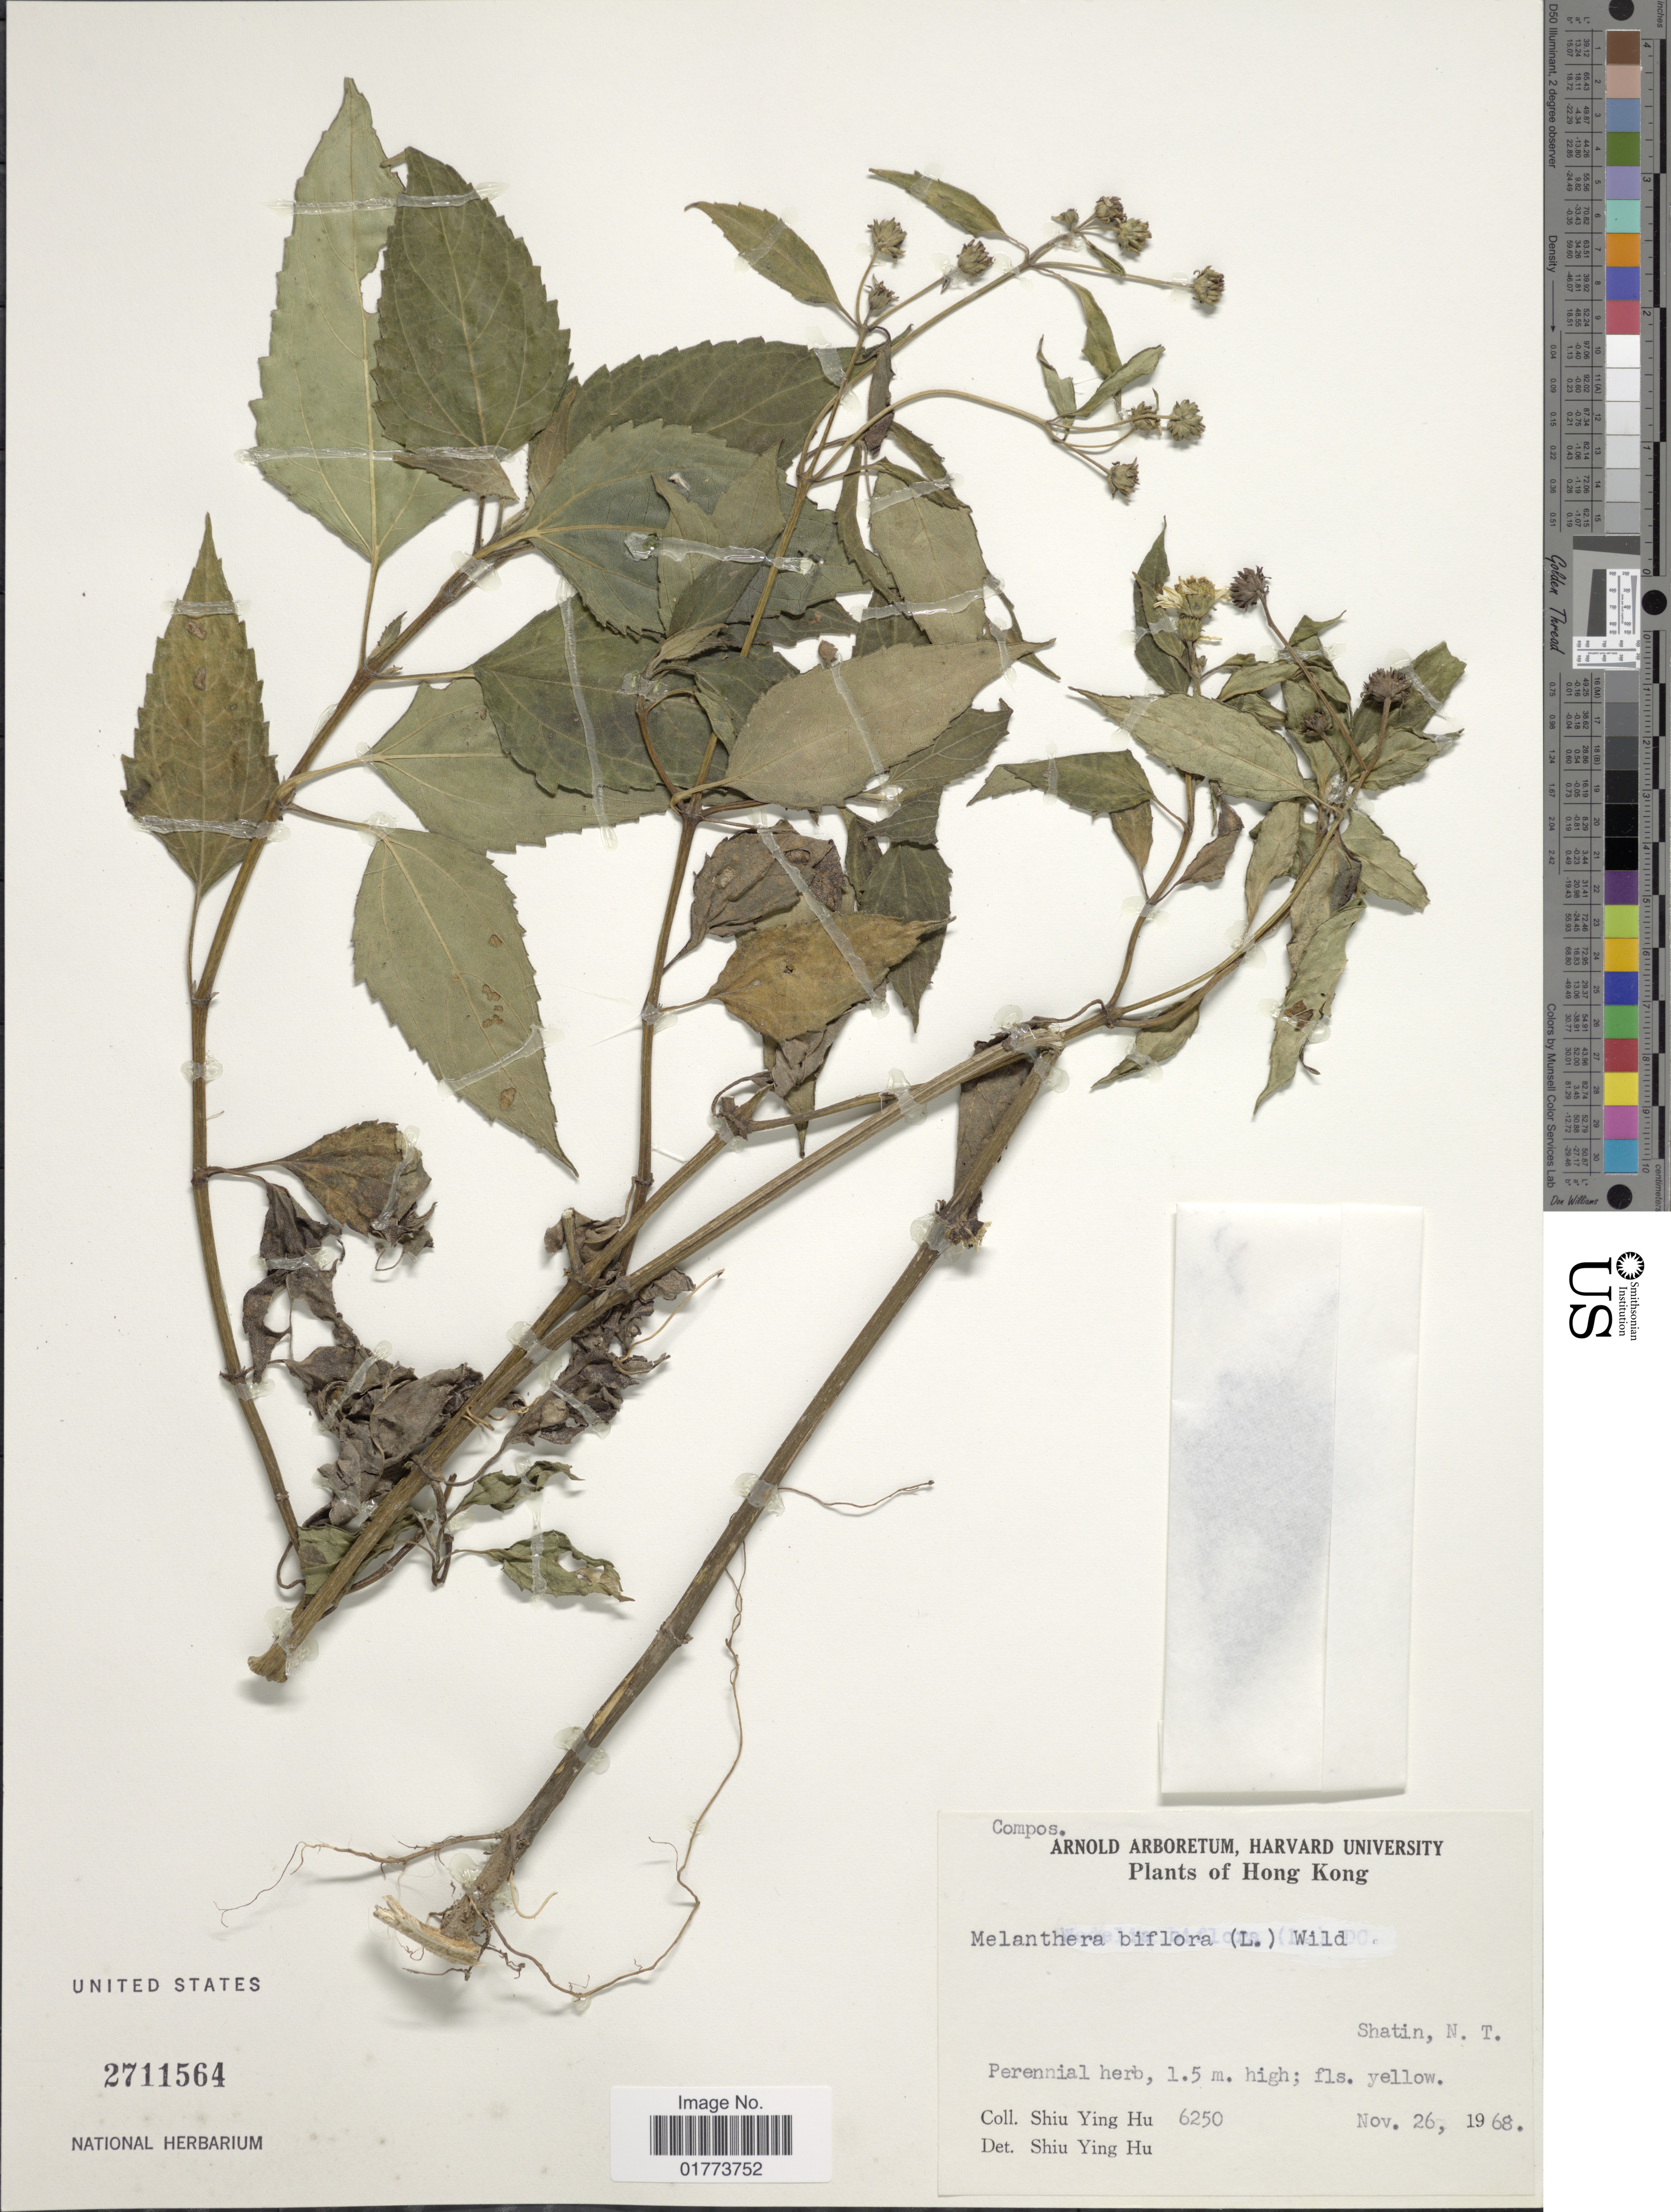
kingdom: Plantae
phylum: Tracheophyta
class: Magnoliopsida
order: Asterales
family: Asteraceae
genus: Wollastonia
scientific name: Wollastonia biflora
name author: (L.) DC.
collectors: S. Y. Hu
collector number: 6250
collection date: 1968-11-26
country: China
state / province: Hong Kong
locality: Hong Kong. Shatin, N. T.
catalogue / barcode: US 2711564